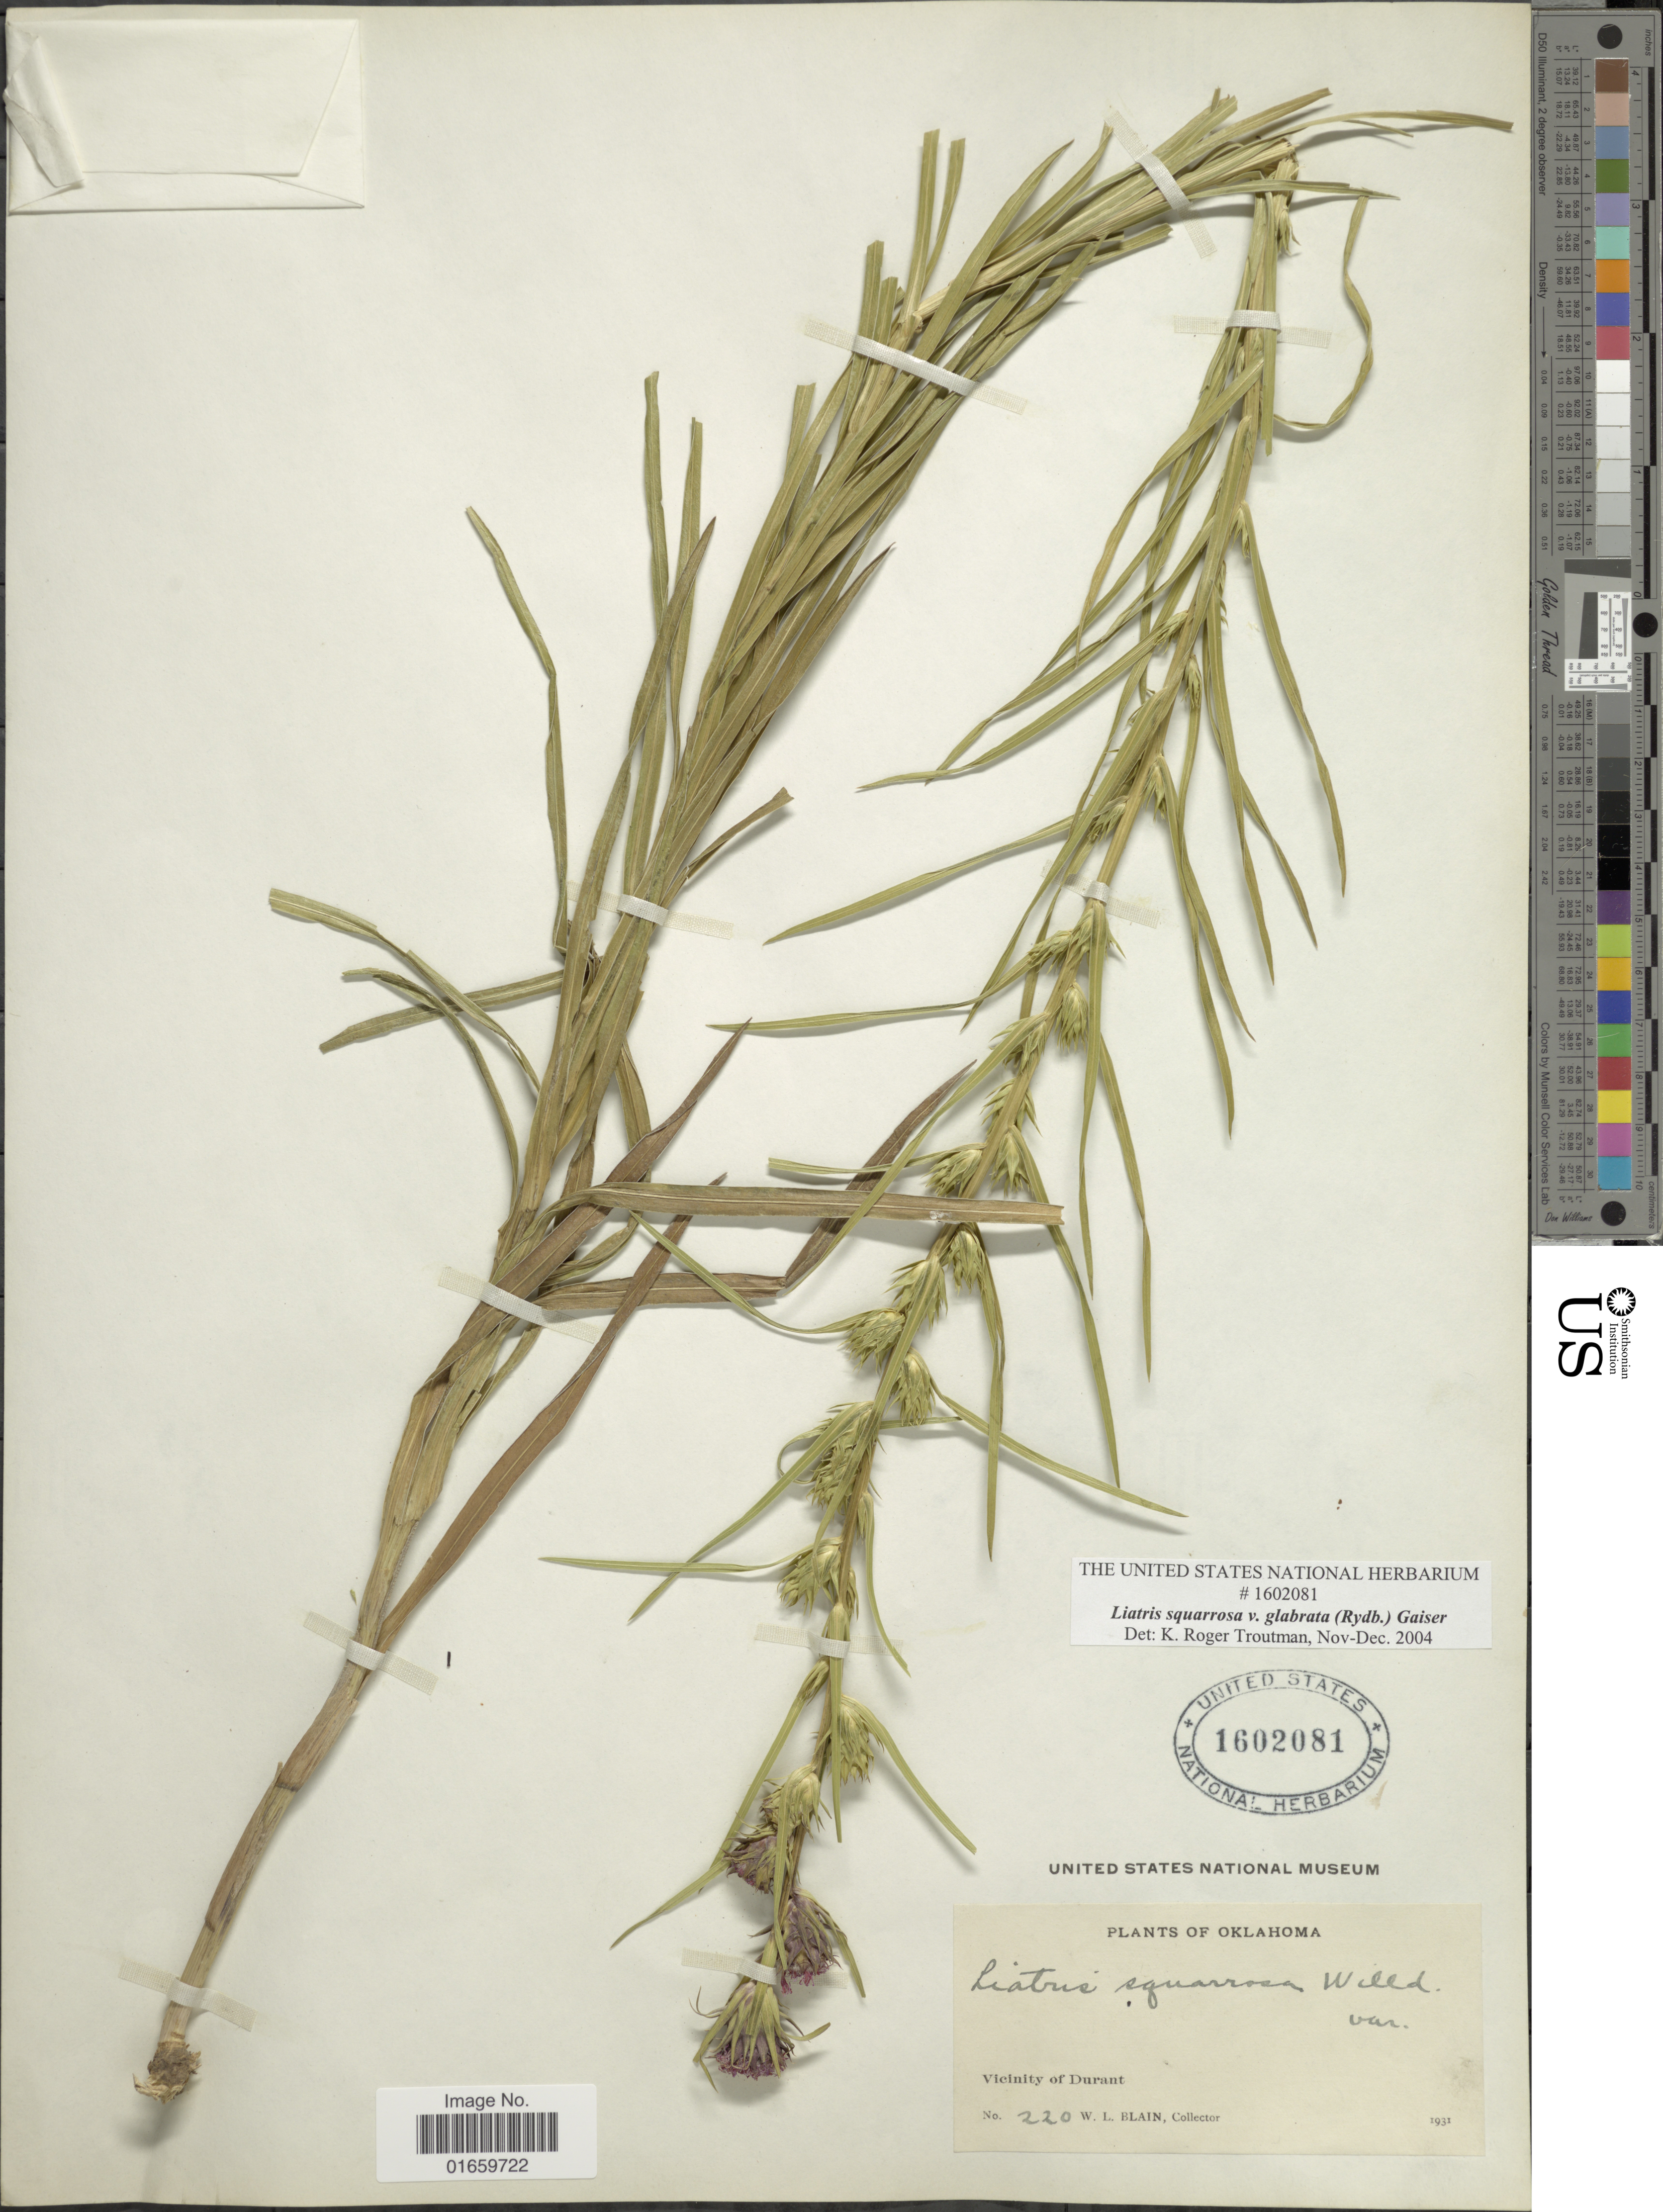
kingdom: Plantae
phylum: Tracheophyta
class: Magnoliopsida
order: Asterales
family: Asteraceae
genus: Liatris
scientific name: Liatris squarrosa var. glabrata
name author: (Rydb.) Gaiser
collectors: W. Blain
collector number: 220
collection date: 1931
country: United States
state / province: Oklahoma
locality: Vicinity of Durant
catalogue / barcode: US 1602081